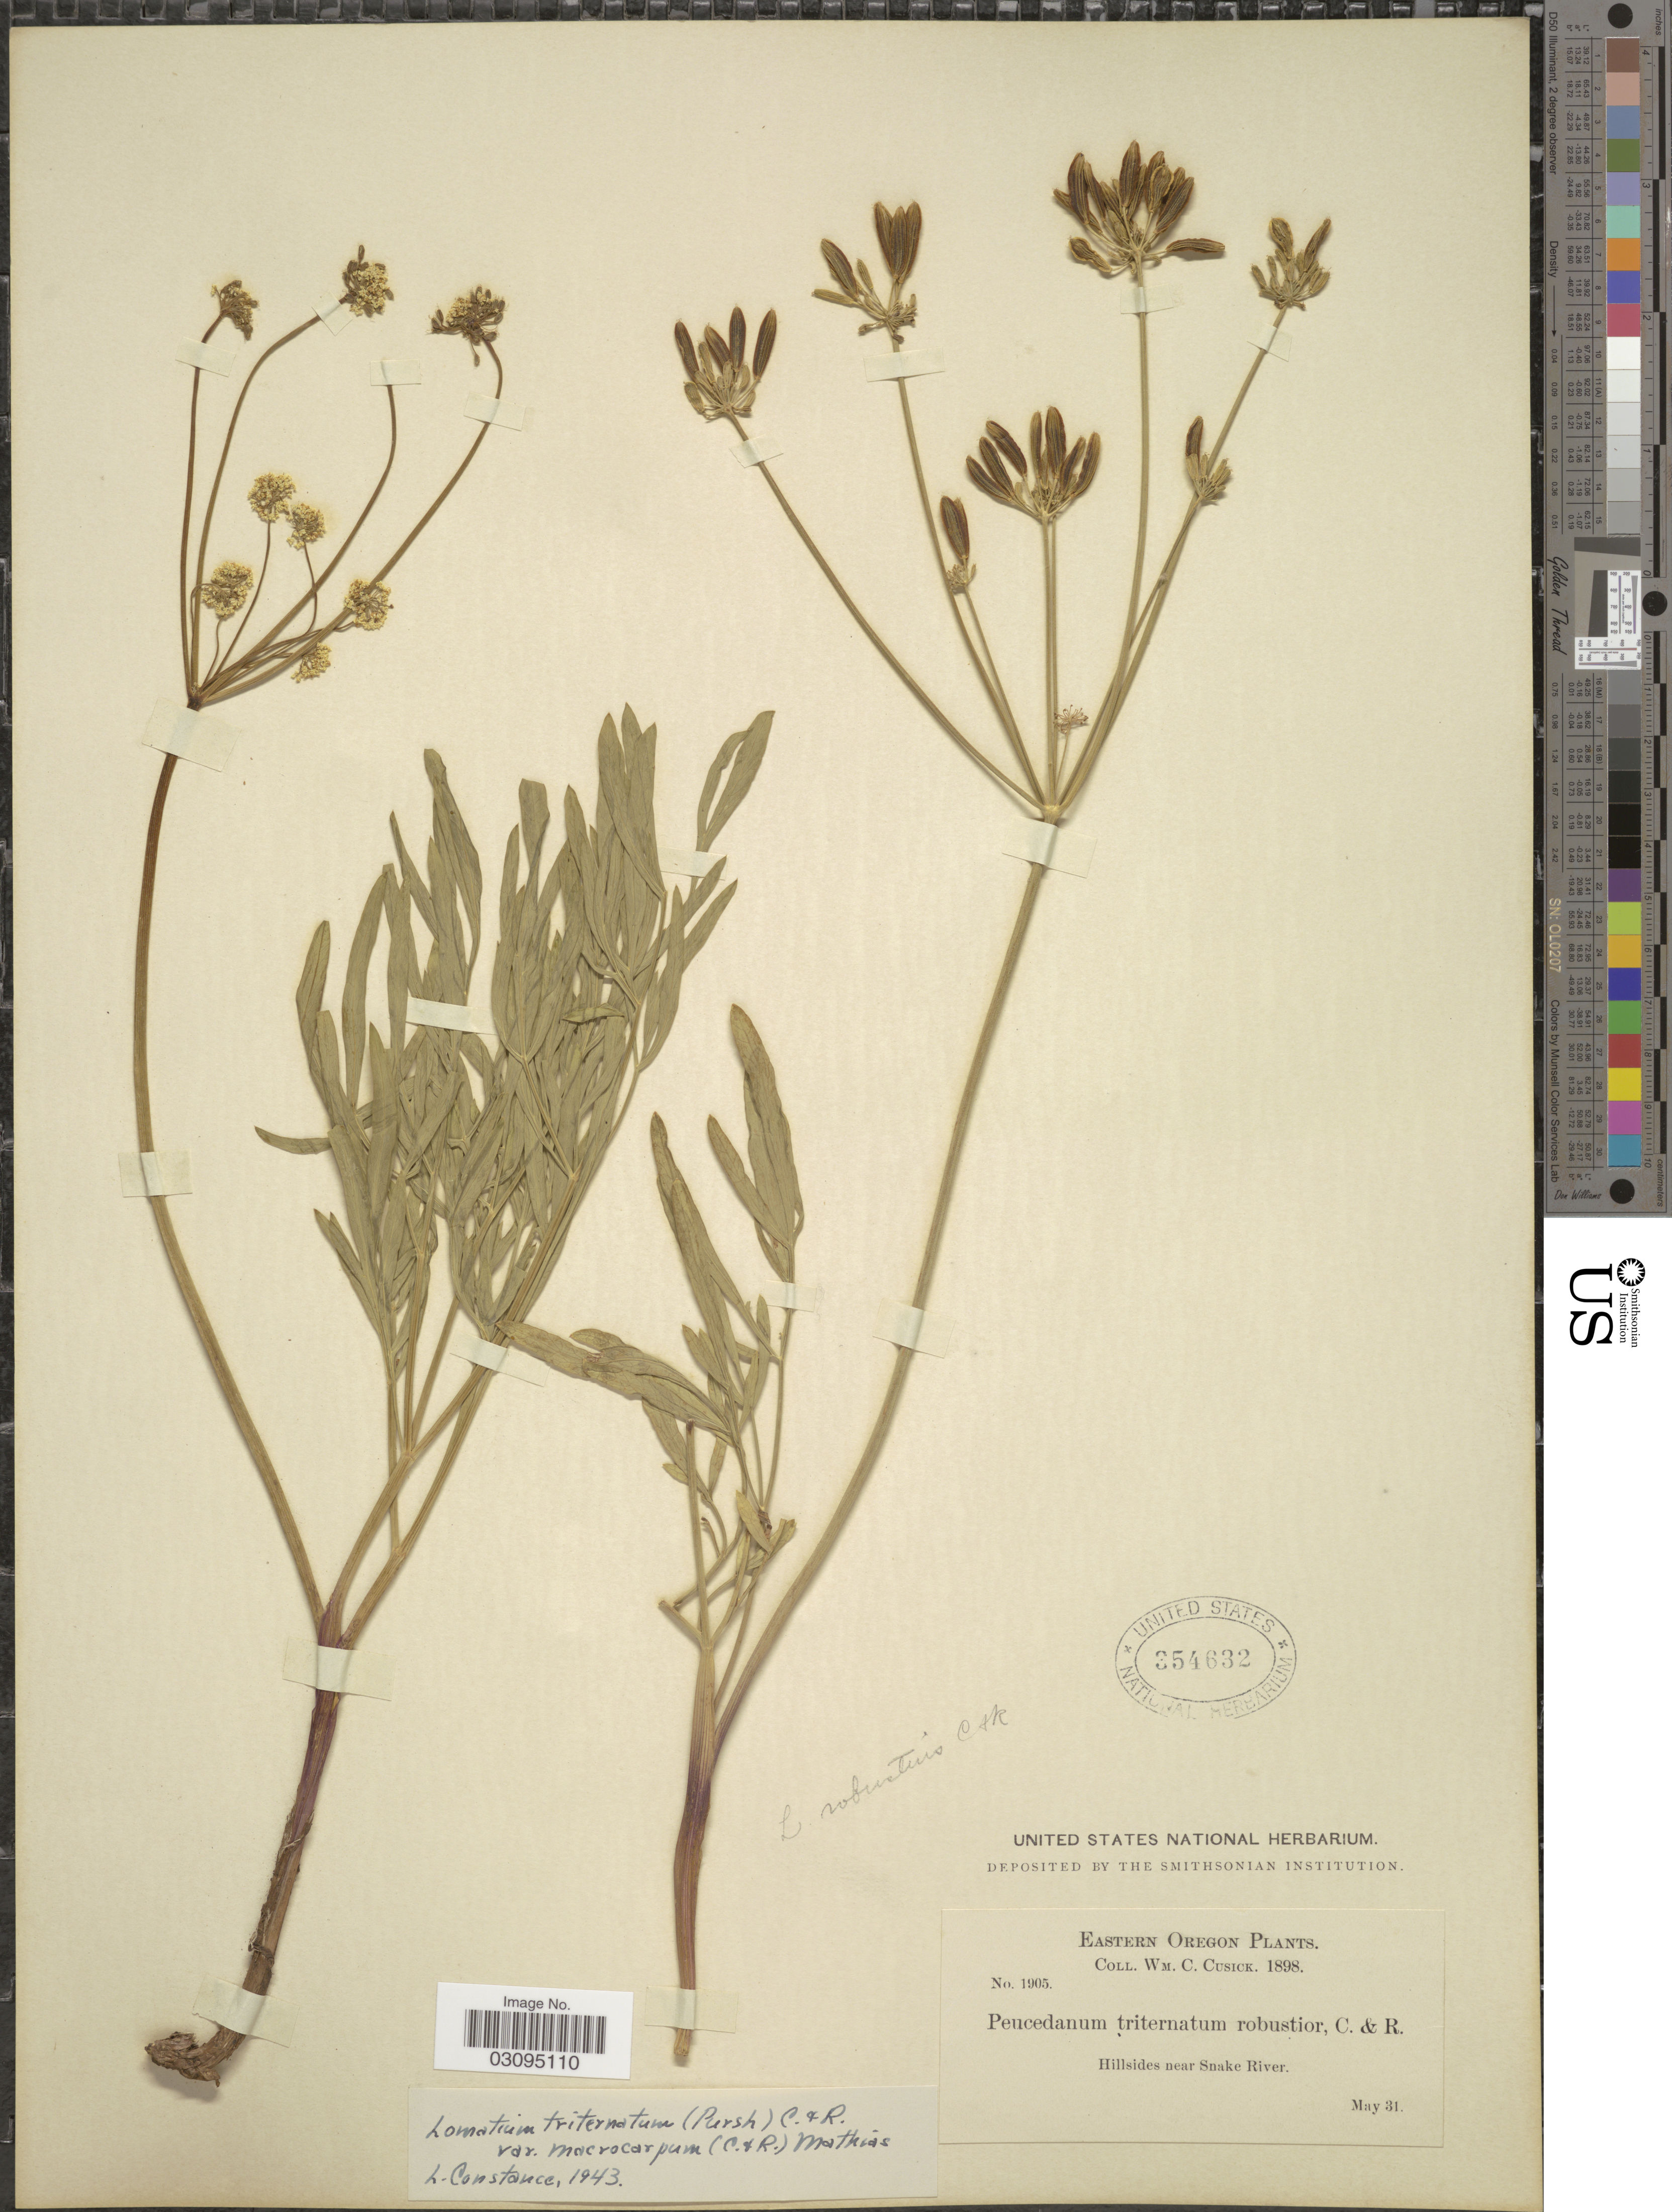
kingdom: Plantae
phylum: Tracheophyta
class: Magnoliopsida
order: Apiales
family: Apiaceae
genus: Lomatium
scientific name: Lomatium triternatum var. macrocarpum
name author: (J.M. Coult. & Rose) Mathias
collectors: W. C. Cusick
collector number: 1905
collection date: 1898-05-31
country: United States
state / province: Oregon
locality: Eastern Oregon, Hillsides near Snake River.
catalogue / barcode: US 354632